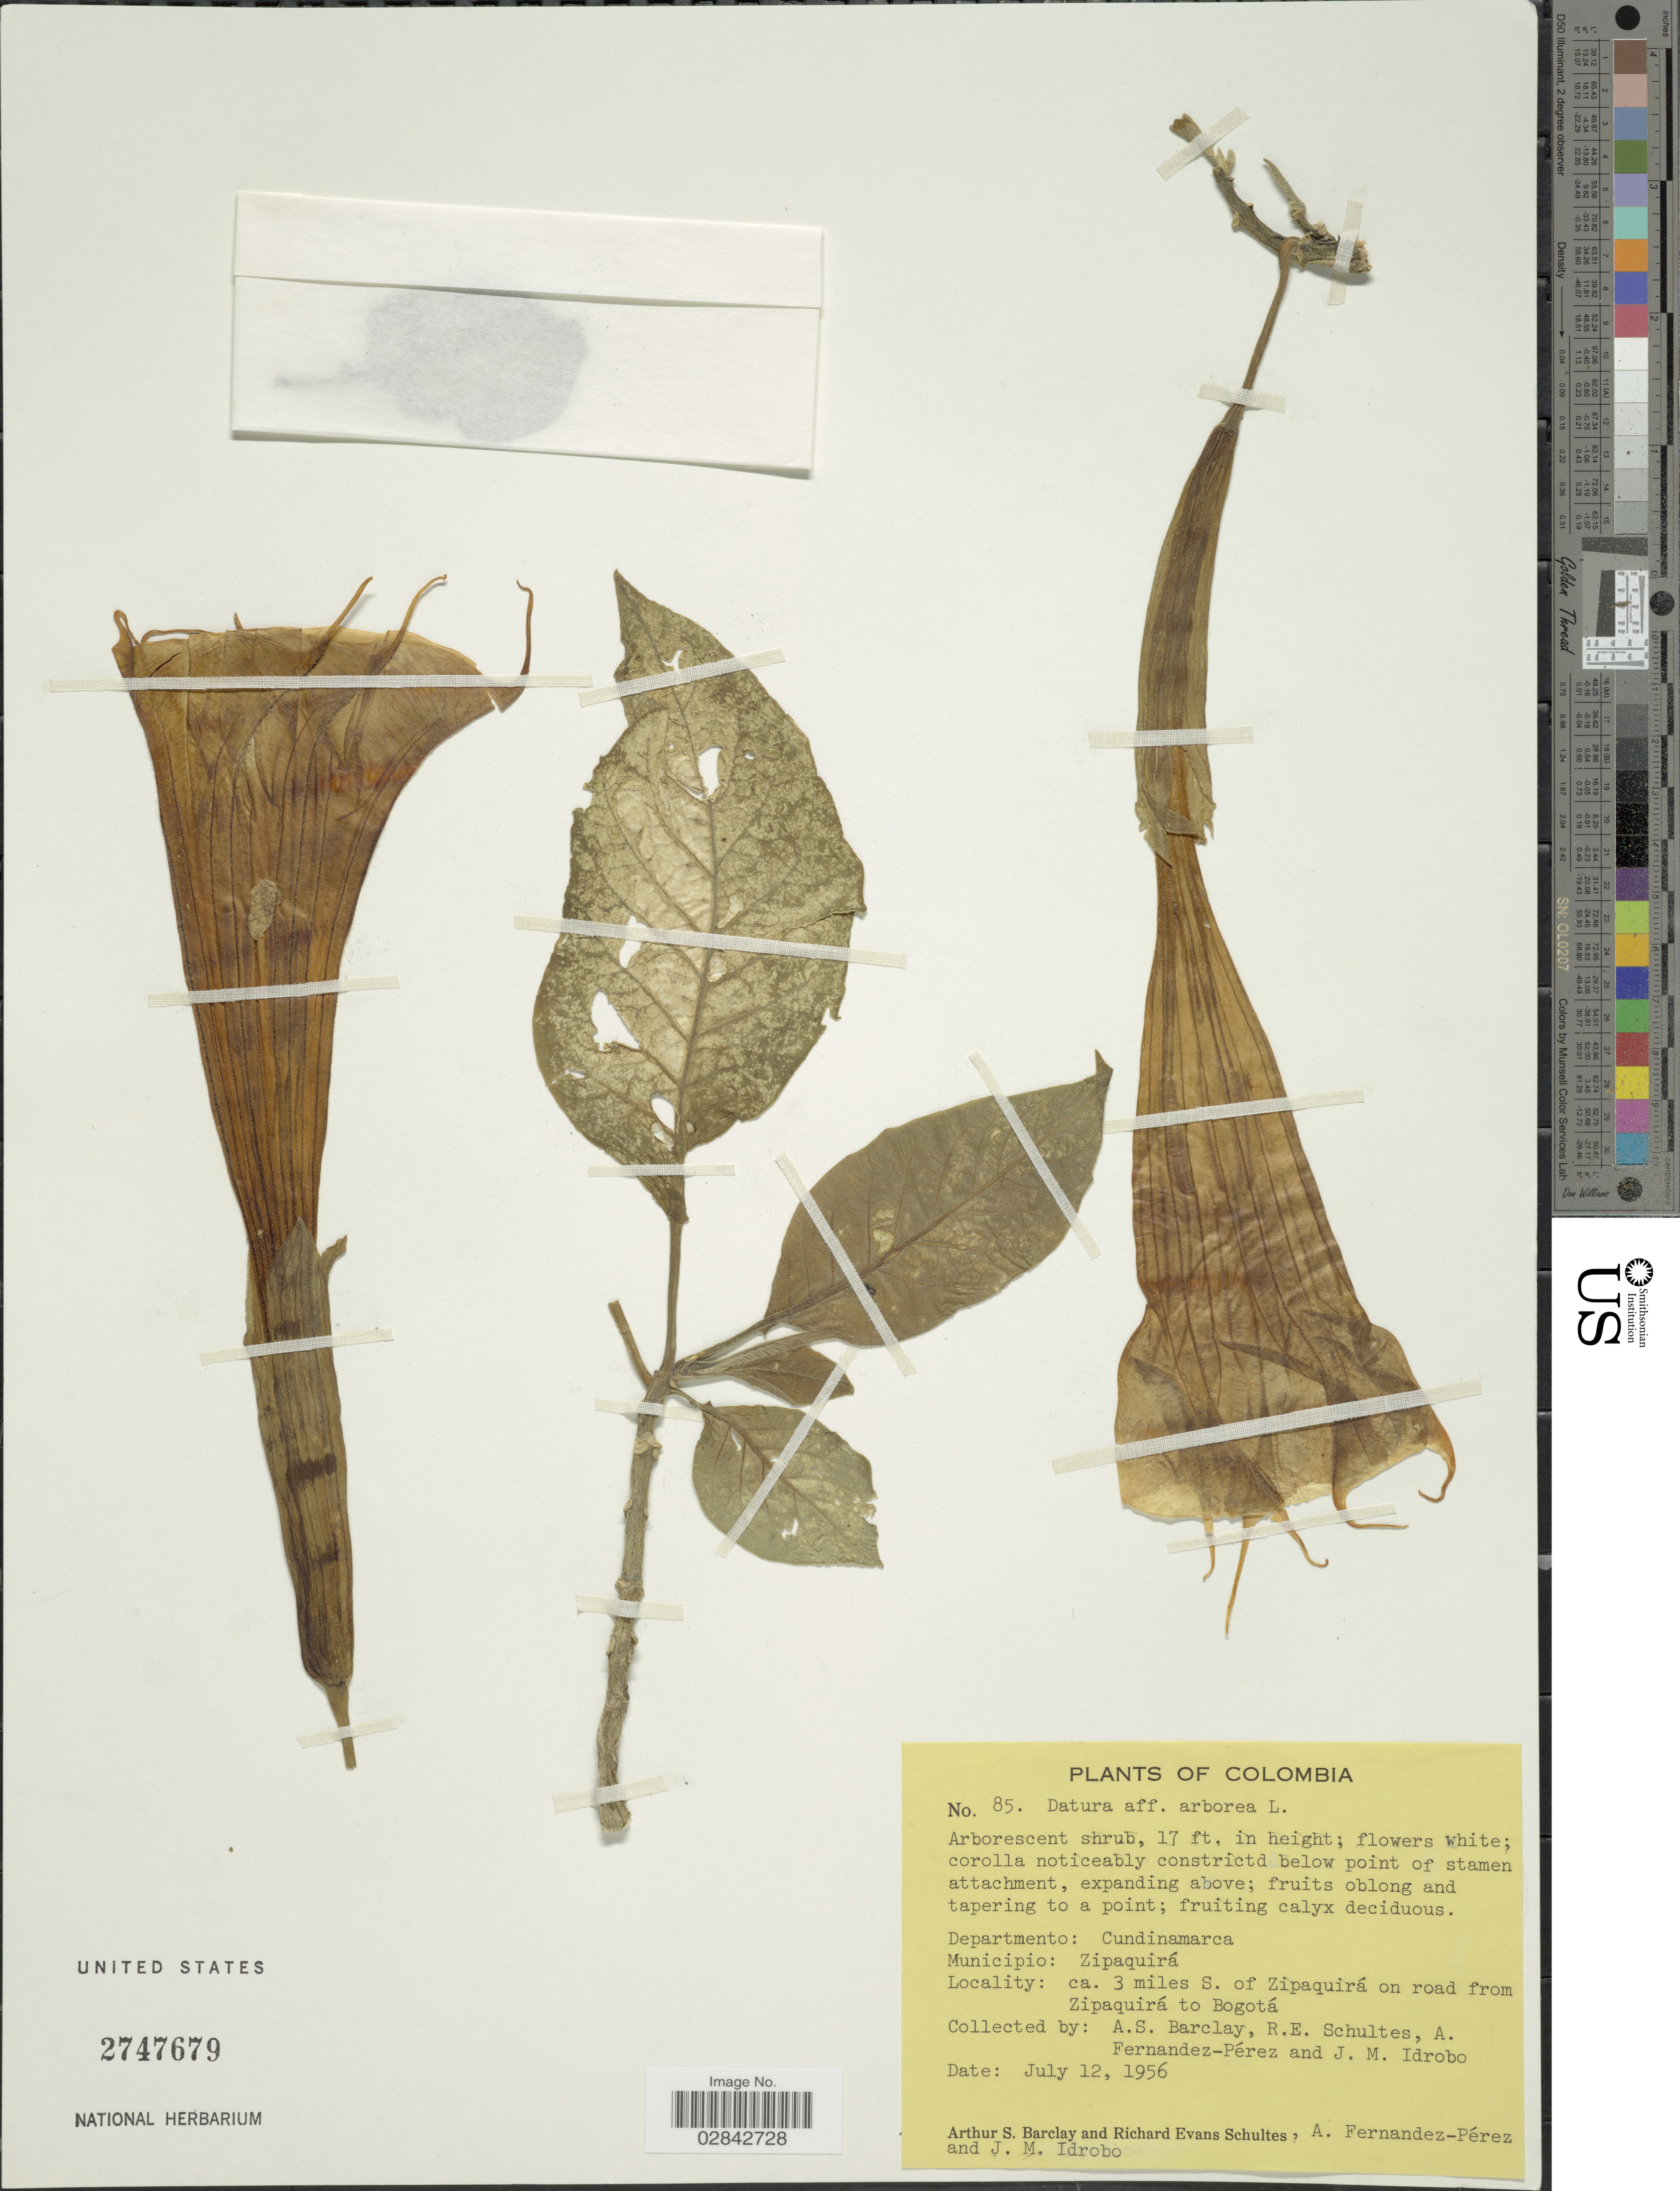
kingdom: Plantae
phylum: Tracheophyta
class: Magnoliopsida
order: Solanales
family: Solanaceae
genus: Brugmansia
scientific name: Brugmansia aurea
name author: Lagerh.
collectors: A. S. Barclay, R. E. Schultes, A. Fernández-Pérez & J. M. Idrobo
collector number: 85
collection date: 1956-07-12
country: Colombia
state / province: Cundinamarca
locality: Departmento: Cundinamarca. Municipio: Zipaquirá. Ca. 3 miles S. of Zipaquirá on road from Zipaquirá to Bogotá.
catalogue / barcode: US 2747679